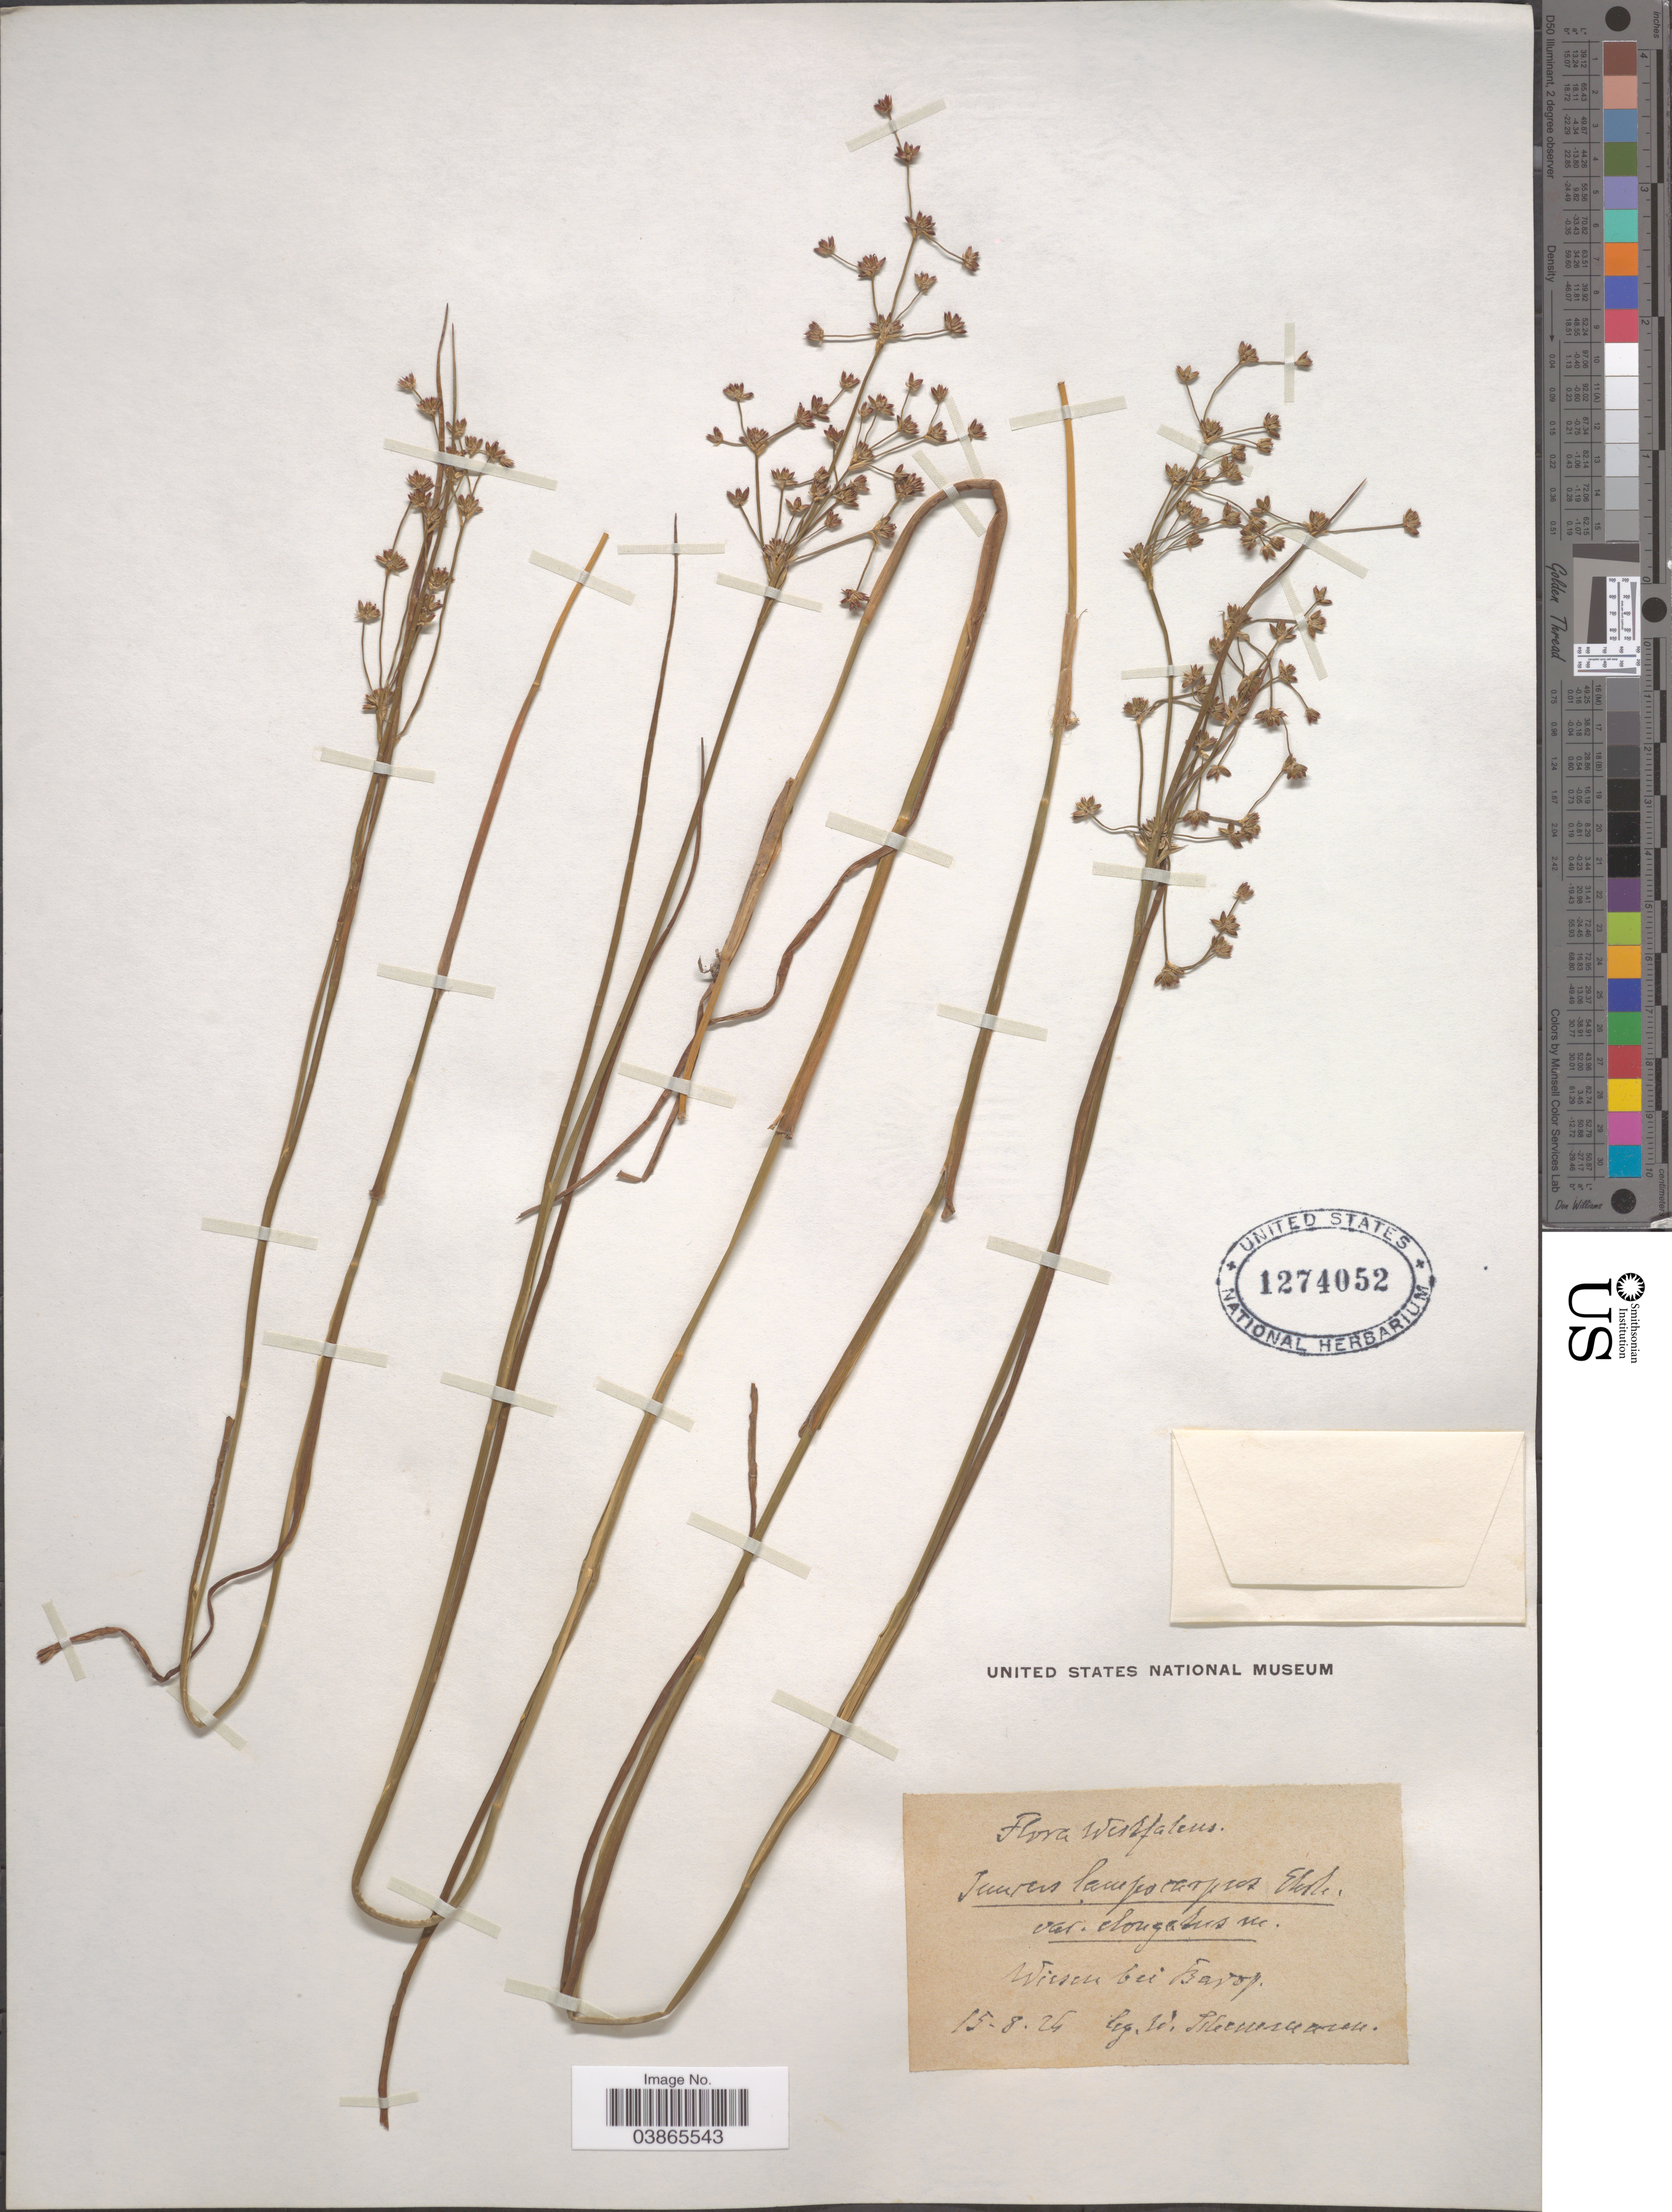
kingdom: Plantae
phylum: Tracheophyta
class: Liliopsida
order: Poales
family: Juncaceae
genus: Juncus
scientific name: Juncus lampocarpus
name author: Ehrh.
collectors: W. Schemmann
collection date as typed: Transcribed d/m/y: 15/8/24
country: Germany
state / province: Nordrhein-Westfalen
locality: Westfalen. Wiesen bei Barop.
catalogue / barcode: US 1274052